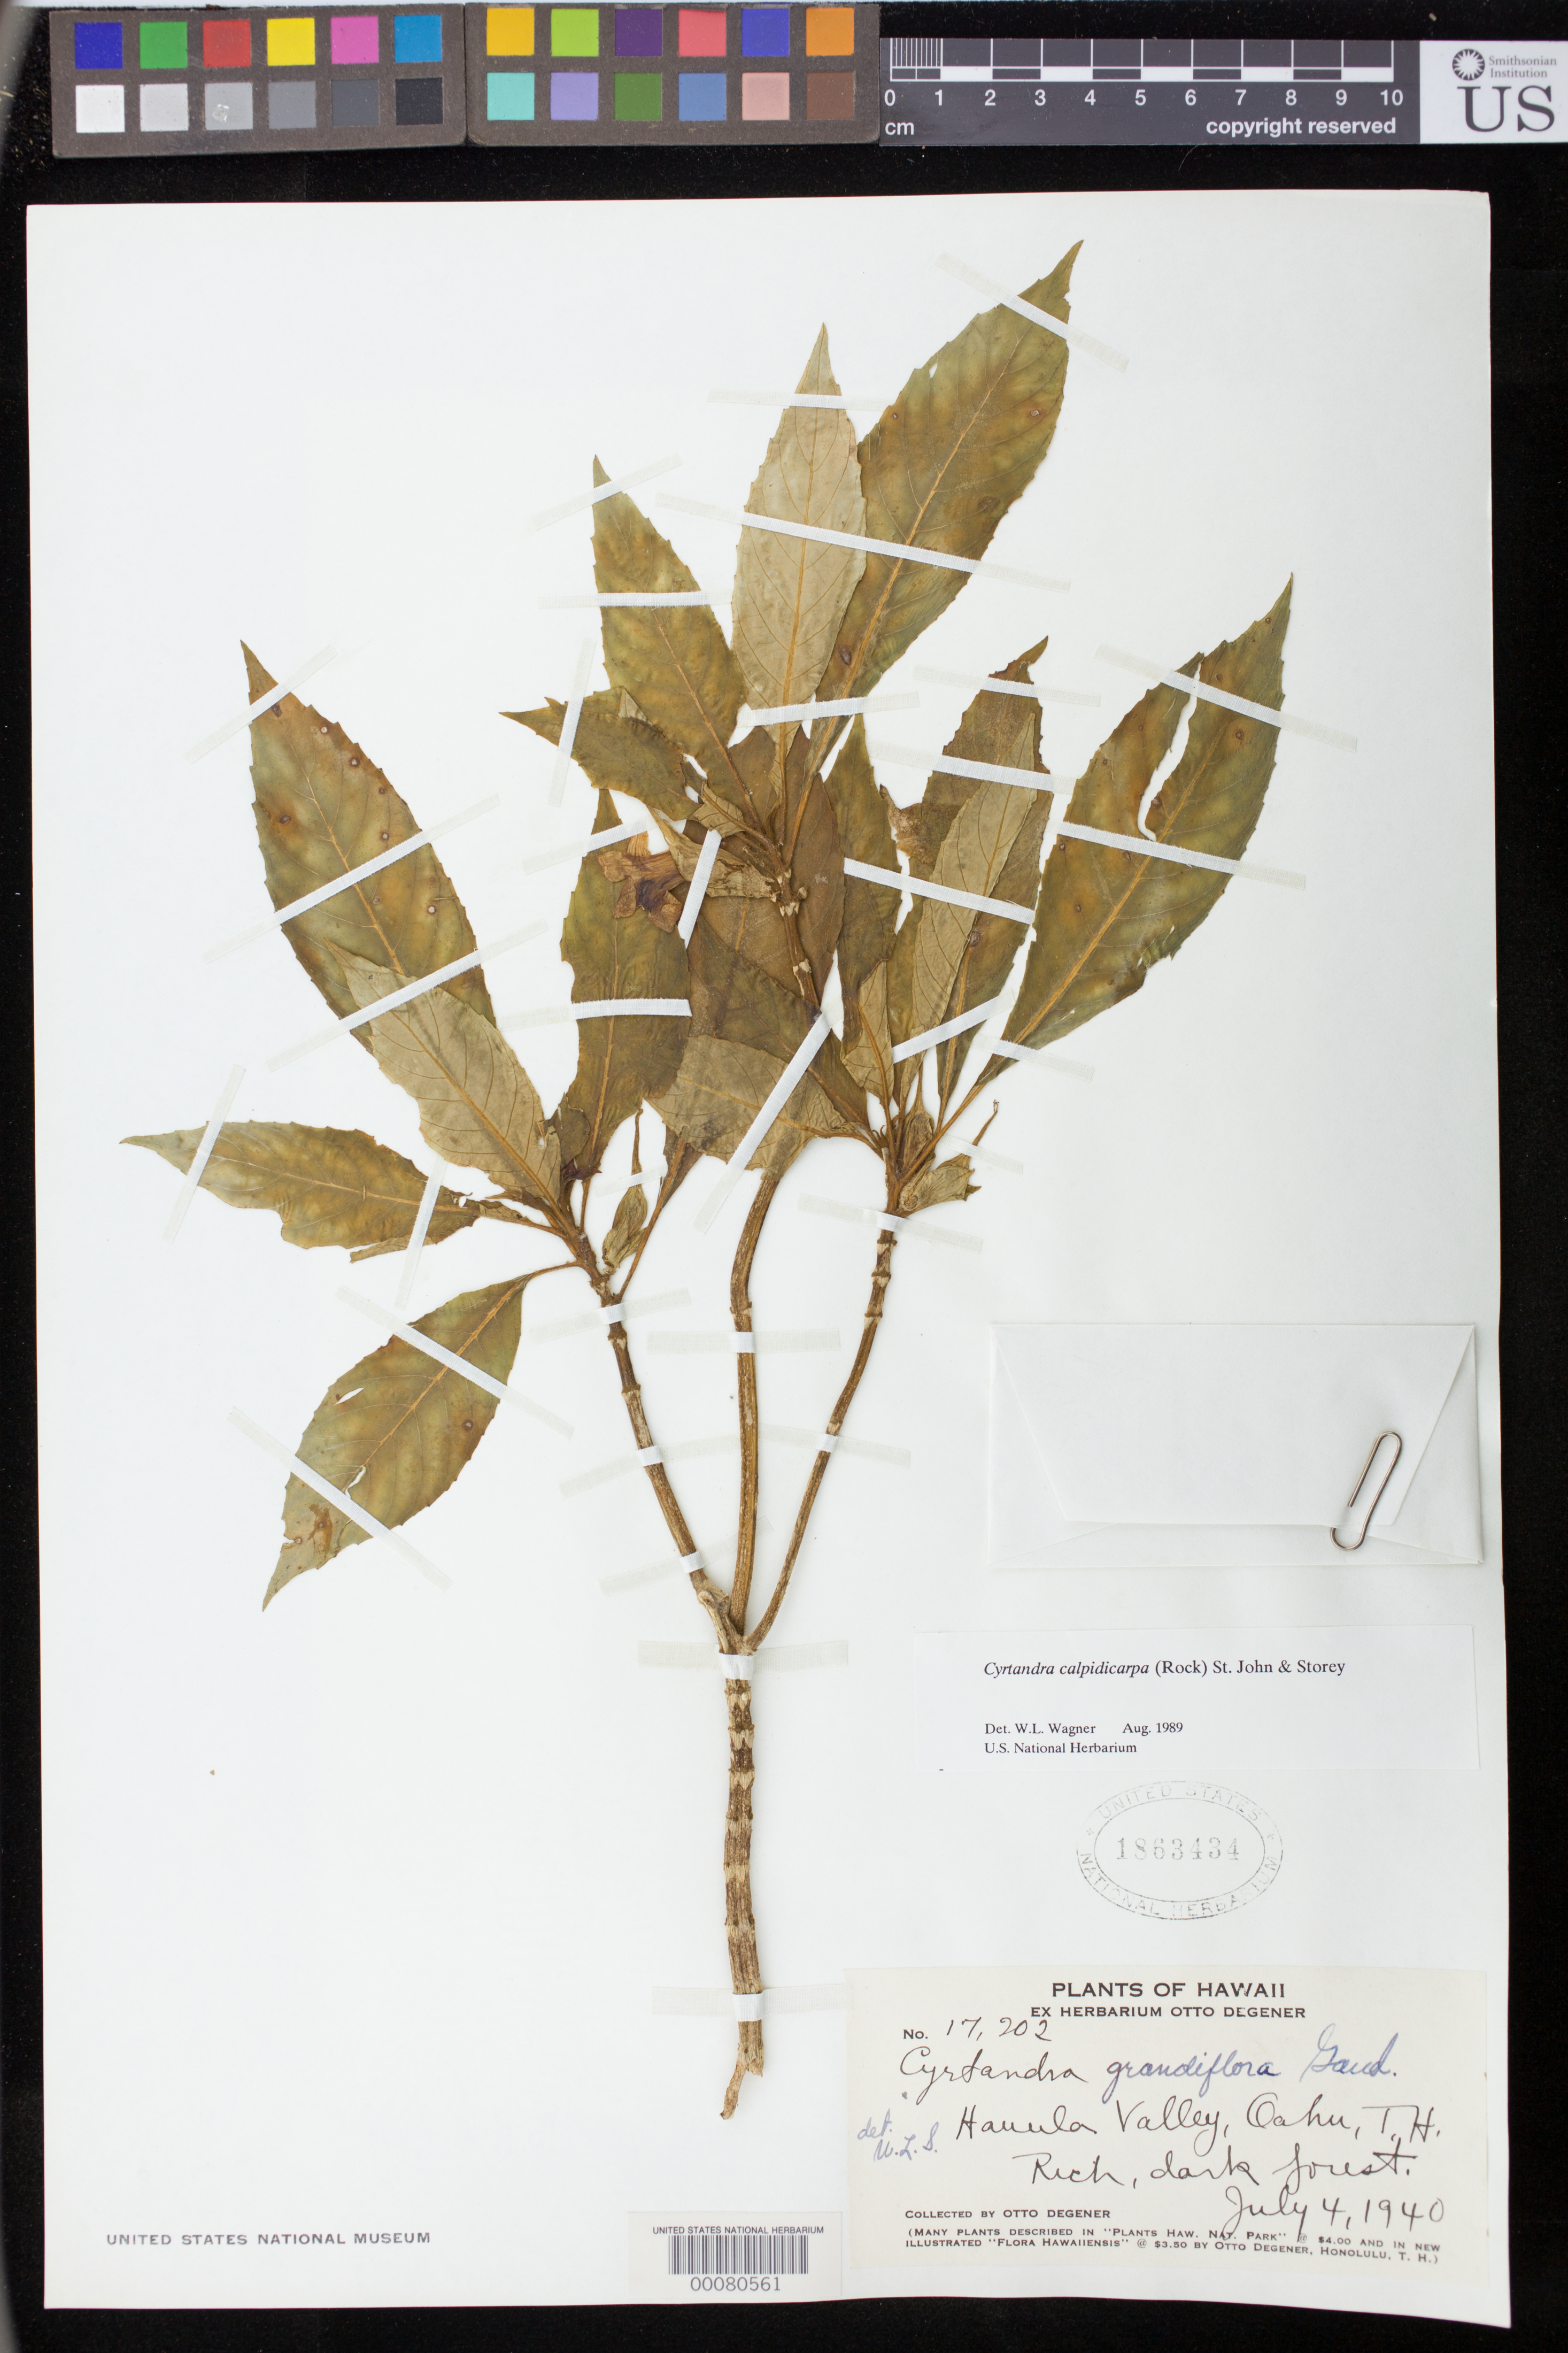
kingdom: Plantae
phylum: Tracheophyta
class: Magnoliopsida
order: Lamiales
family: Gesneriaceae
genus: Cyrtandra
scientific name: Cyrtandra calpidicarpa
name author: (Rock) H. St. John & Storey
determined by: Stern, W. L.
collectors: O. Degener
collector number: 17202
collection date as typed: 04 Jul 1940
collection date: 1940-07-04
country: United States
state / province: Hawaii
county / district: Honolulu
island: Oahu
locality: Hauula valley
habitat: Rich, dark forest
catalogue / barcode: US 1863434